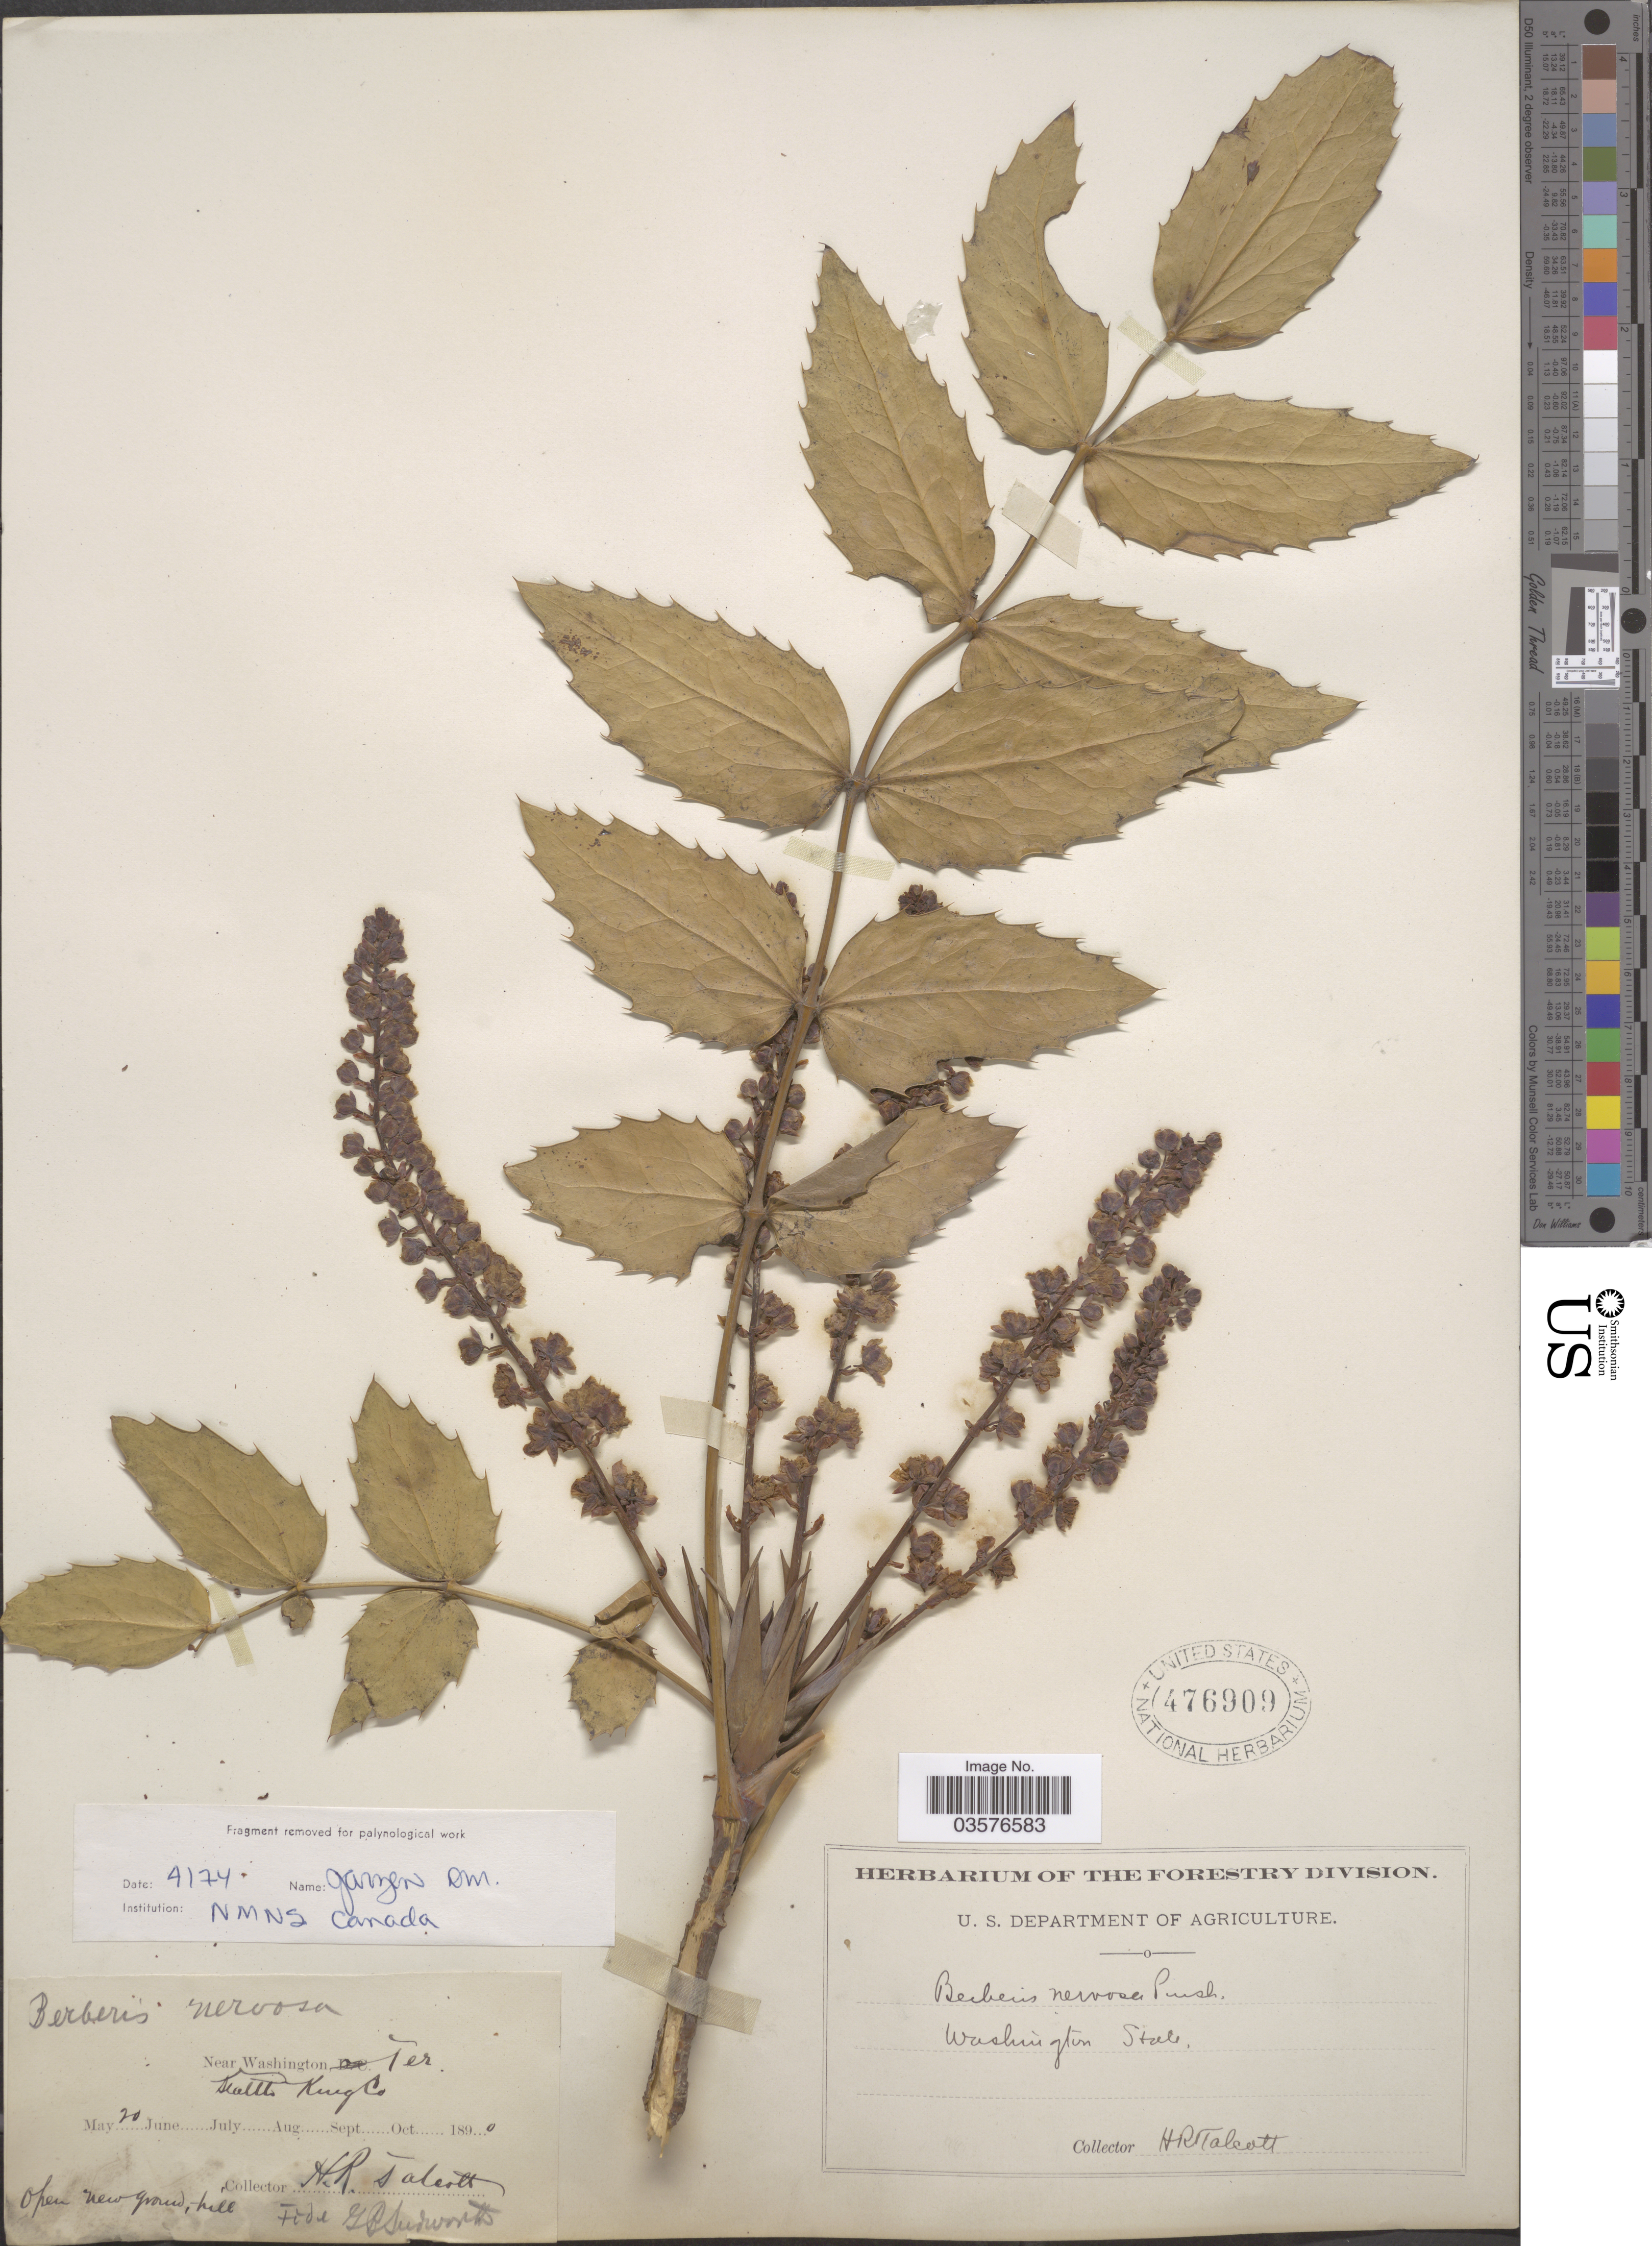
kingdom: Plantae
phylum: Tracheophyta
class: Magnoliopsida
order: Ranunculales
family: Berberidaceae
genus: Mahonia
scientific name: Mahonia nervosa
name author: (Pursh) Nutt.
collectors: H. Jalcott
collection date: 1890-05-20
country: United States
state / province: Washington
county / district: King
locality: Near Seattle, King Co.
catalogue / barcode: US 476909